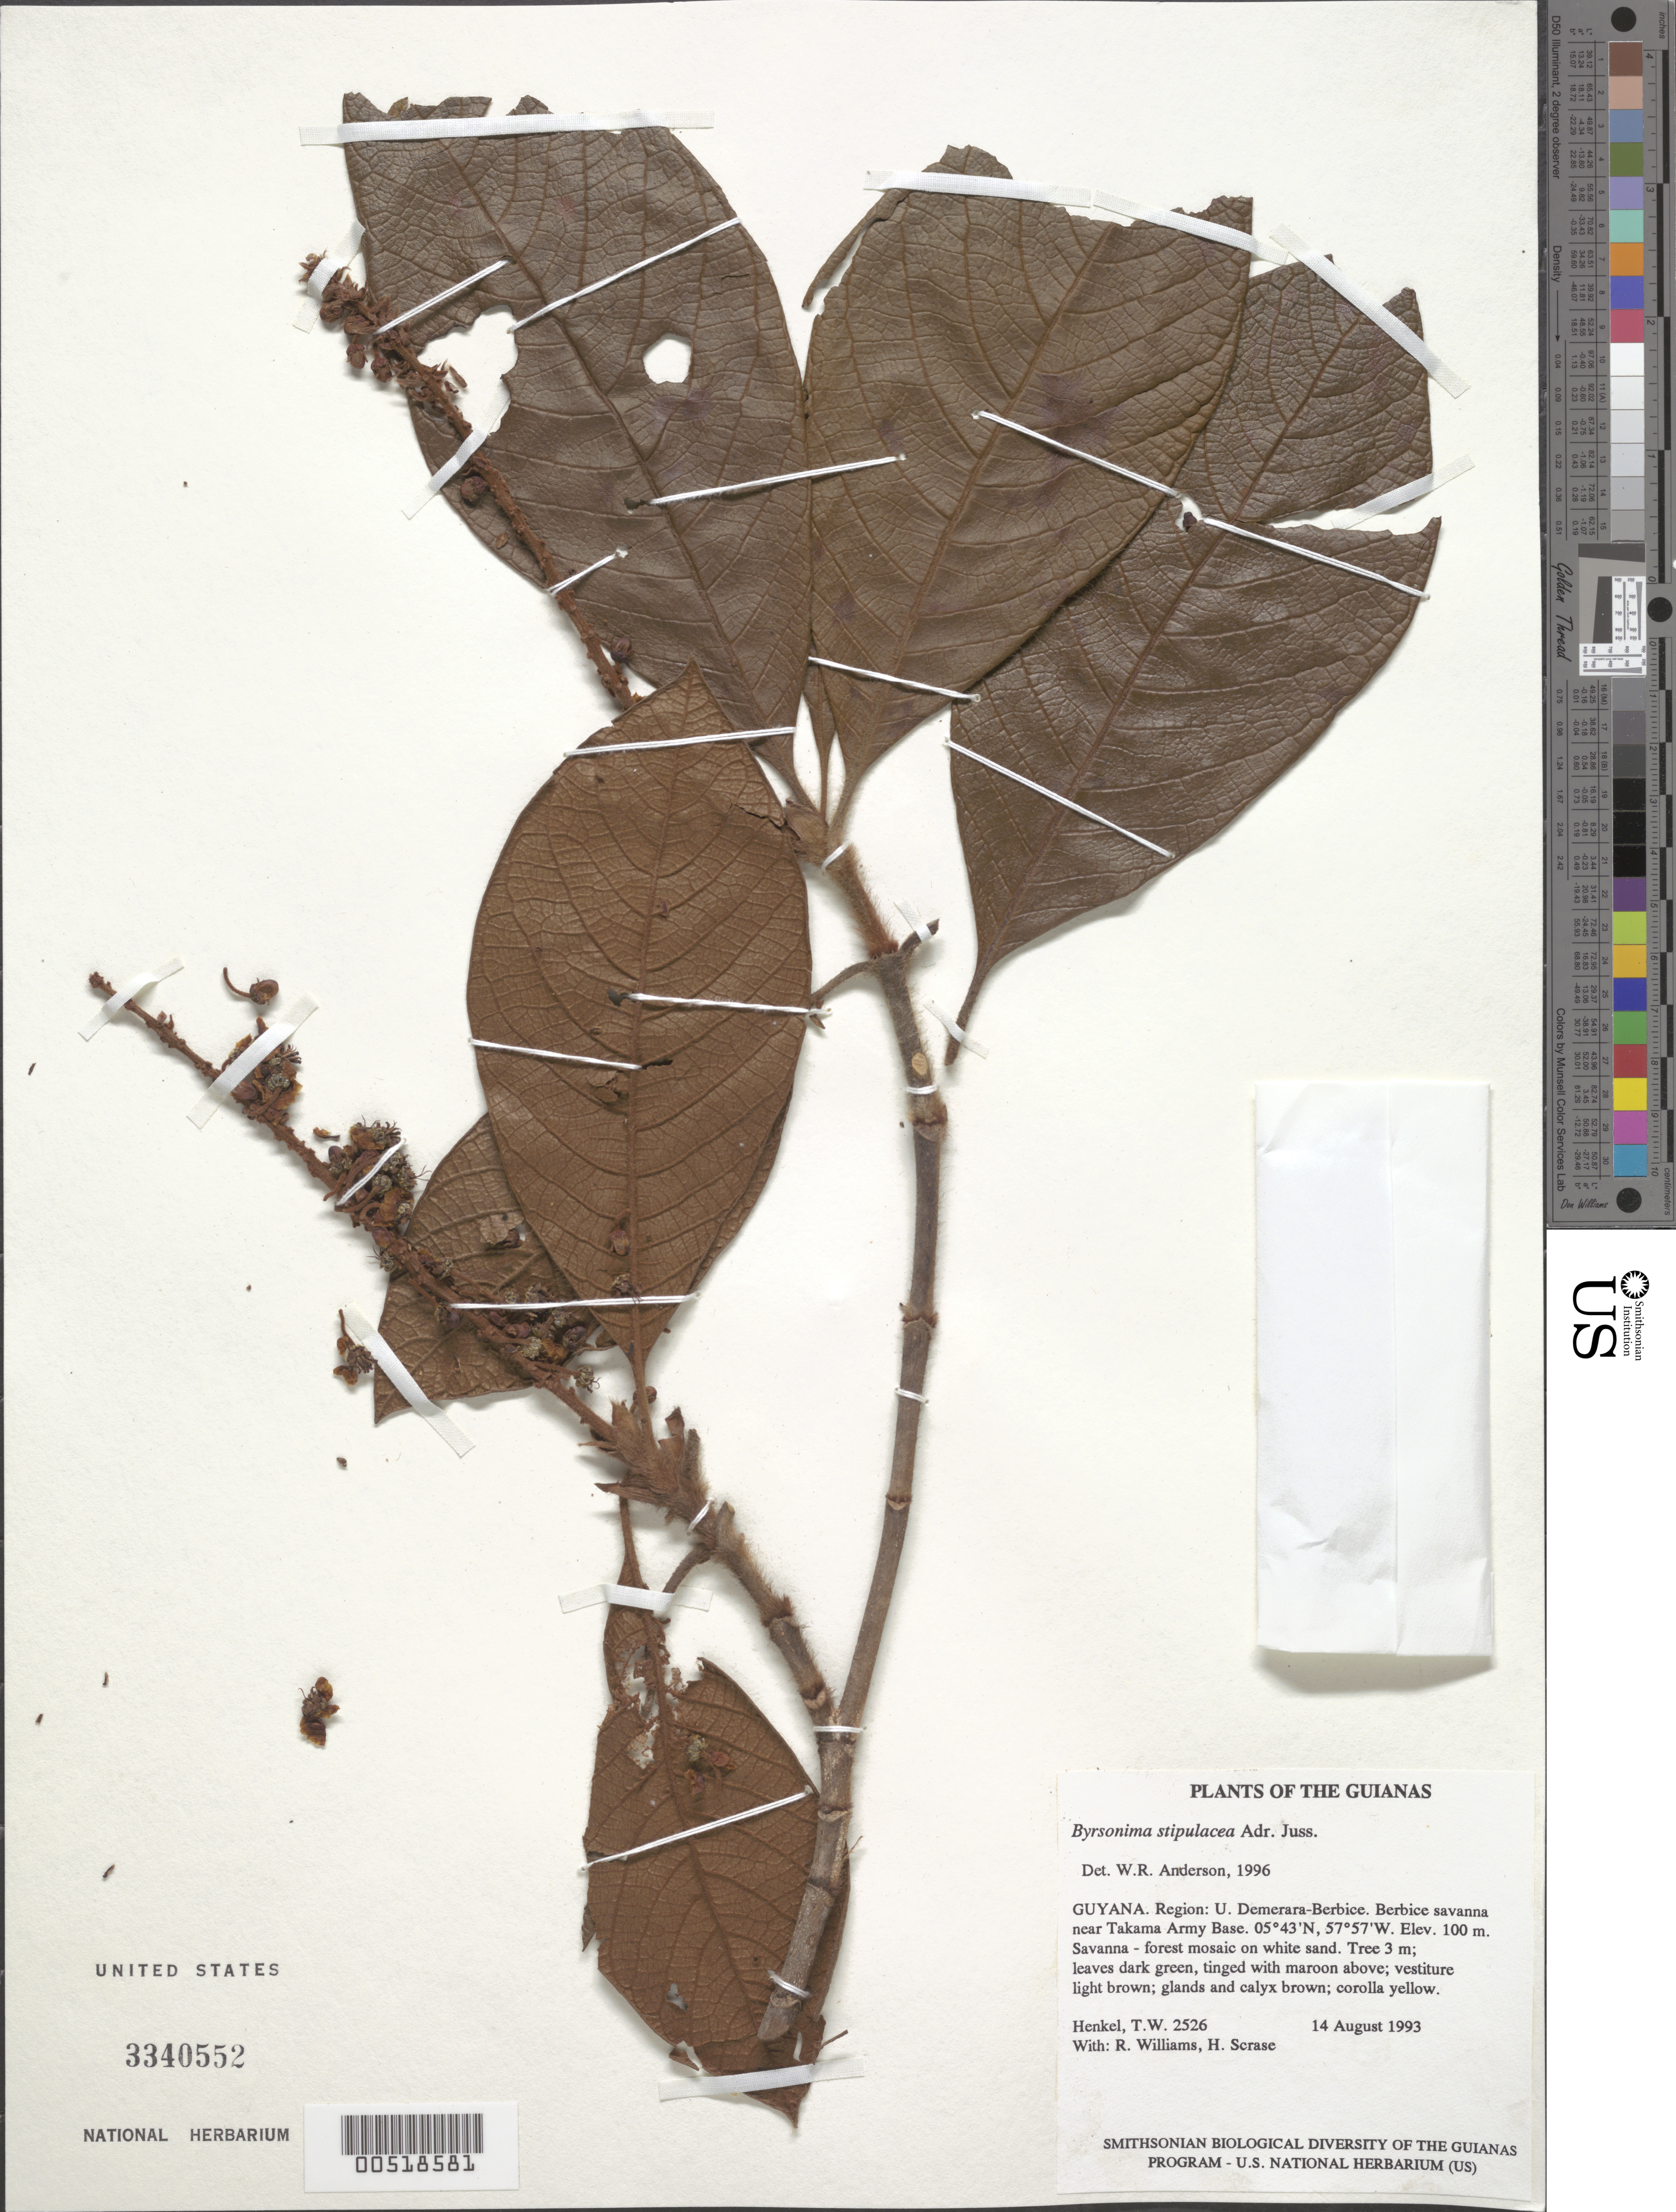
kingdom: Plantae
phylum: Tracheophyta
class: Magnoliopsida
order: Malpighiales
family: Malpighiaceae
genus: Byrsonima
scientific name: Byrsonima stipulacea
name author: A. Juss.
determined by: Anderson, W. R., (MICH), University of Michigan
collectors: T. Henkel, R. Williams & H. Scrase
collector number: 2526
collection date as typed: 14 August 1993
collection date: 1993-08-14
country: Guyana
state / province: U. Demerara-Berbice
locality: Berbice savanna near Takama Army Base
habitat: Savanna - forest mosaic on white sand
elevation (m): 100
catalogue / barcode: US 3340552